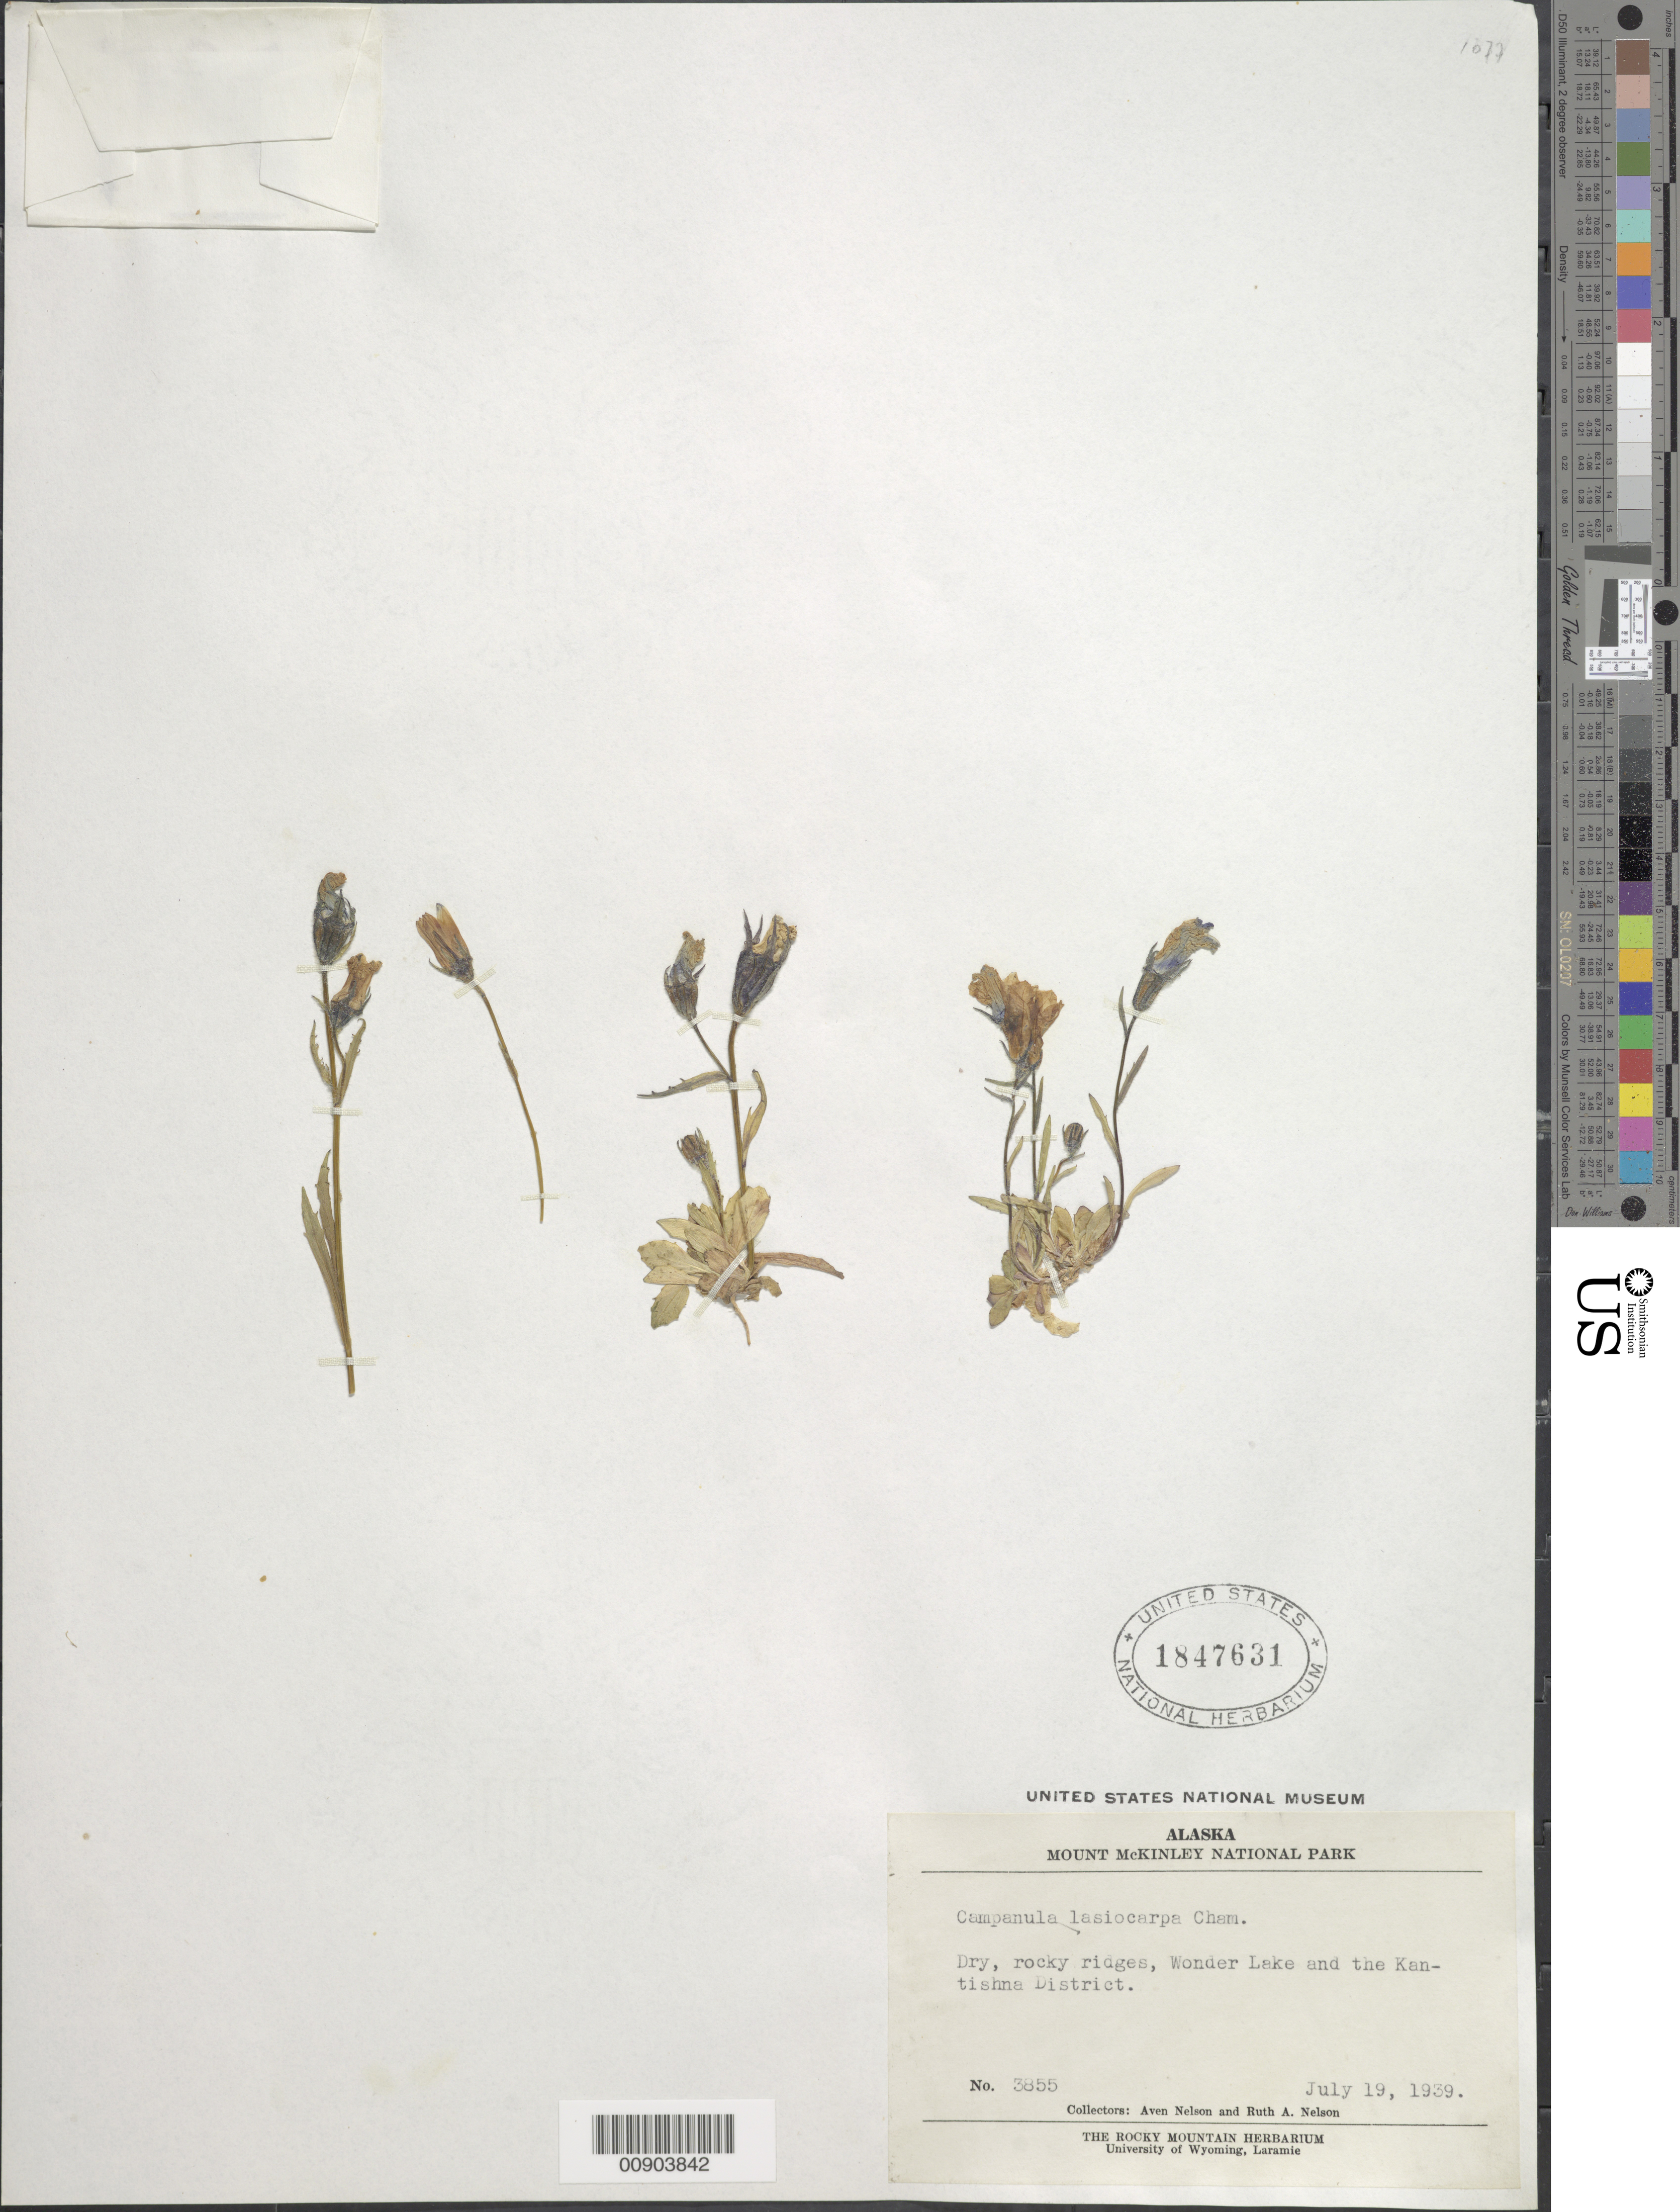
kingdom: Plantae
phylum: Tracheophyta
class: Magnoliopsida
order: Asterales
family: Campanulaceae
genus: Campanula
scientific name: Campanula lasiocarpa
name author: Cham.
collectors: A. Nelson & R. A. Nelson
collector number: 3855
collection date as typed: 19 Jul 1939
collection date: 1939-07-19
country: United States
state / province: Alaska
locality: Mt. McKinley National Park, Wonder Lake and the Kantishna District.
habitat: Dry, rocky ridges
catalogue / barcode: US 1847631